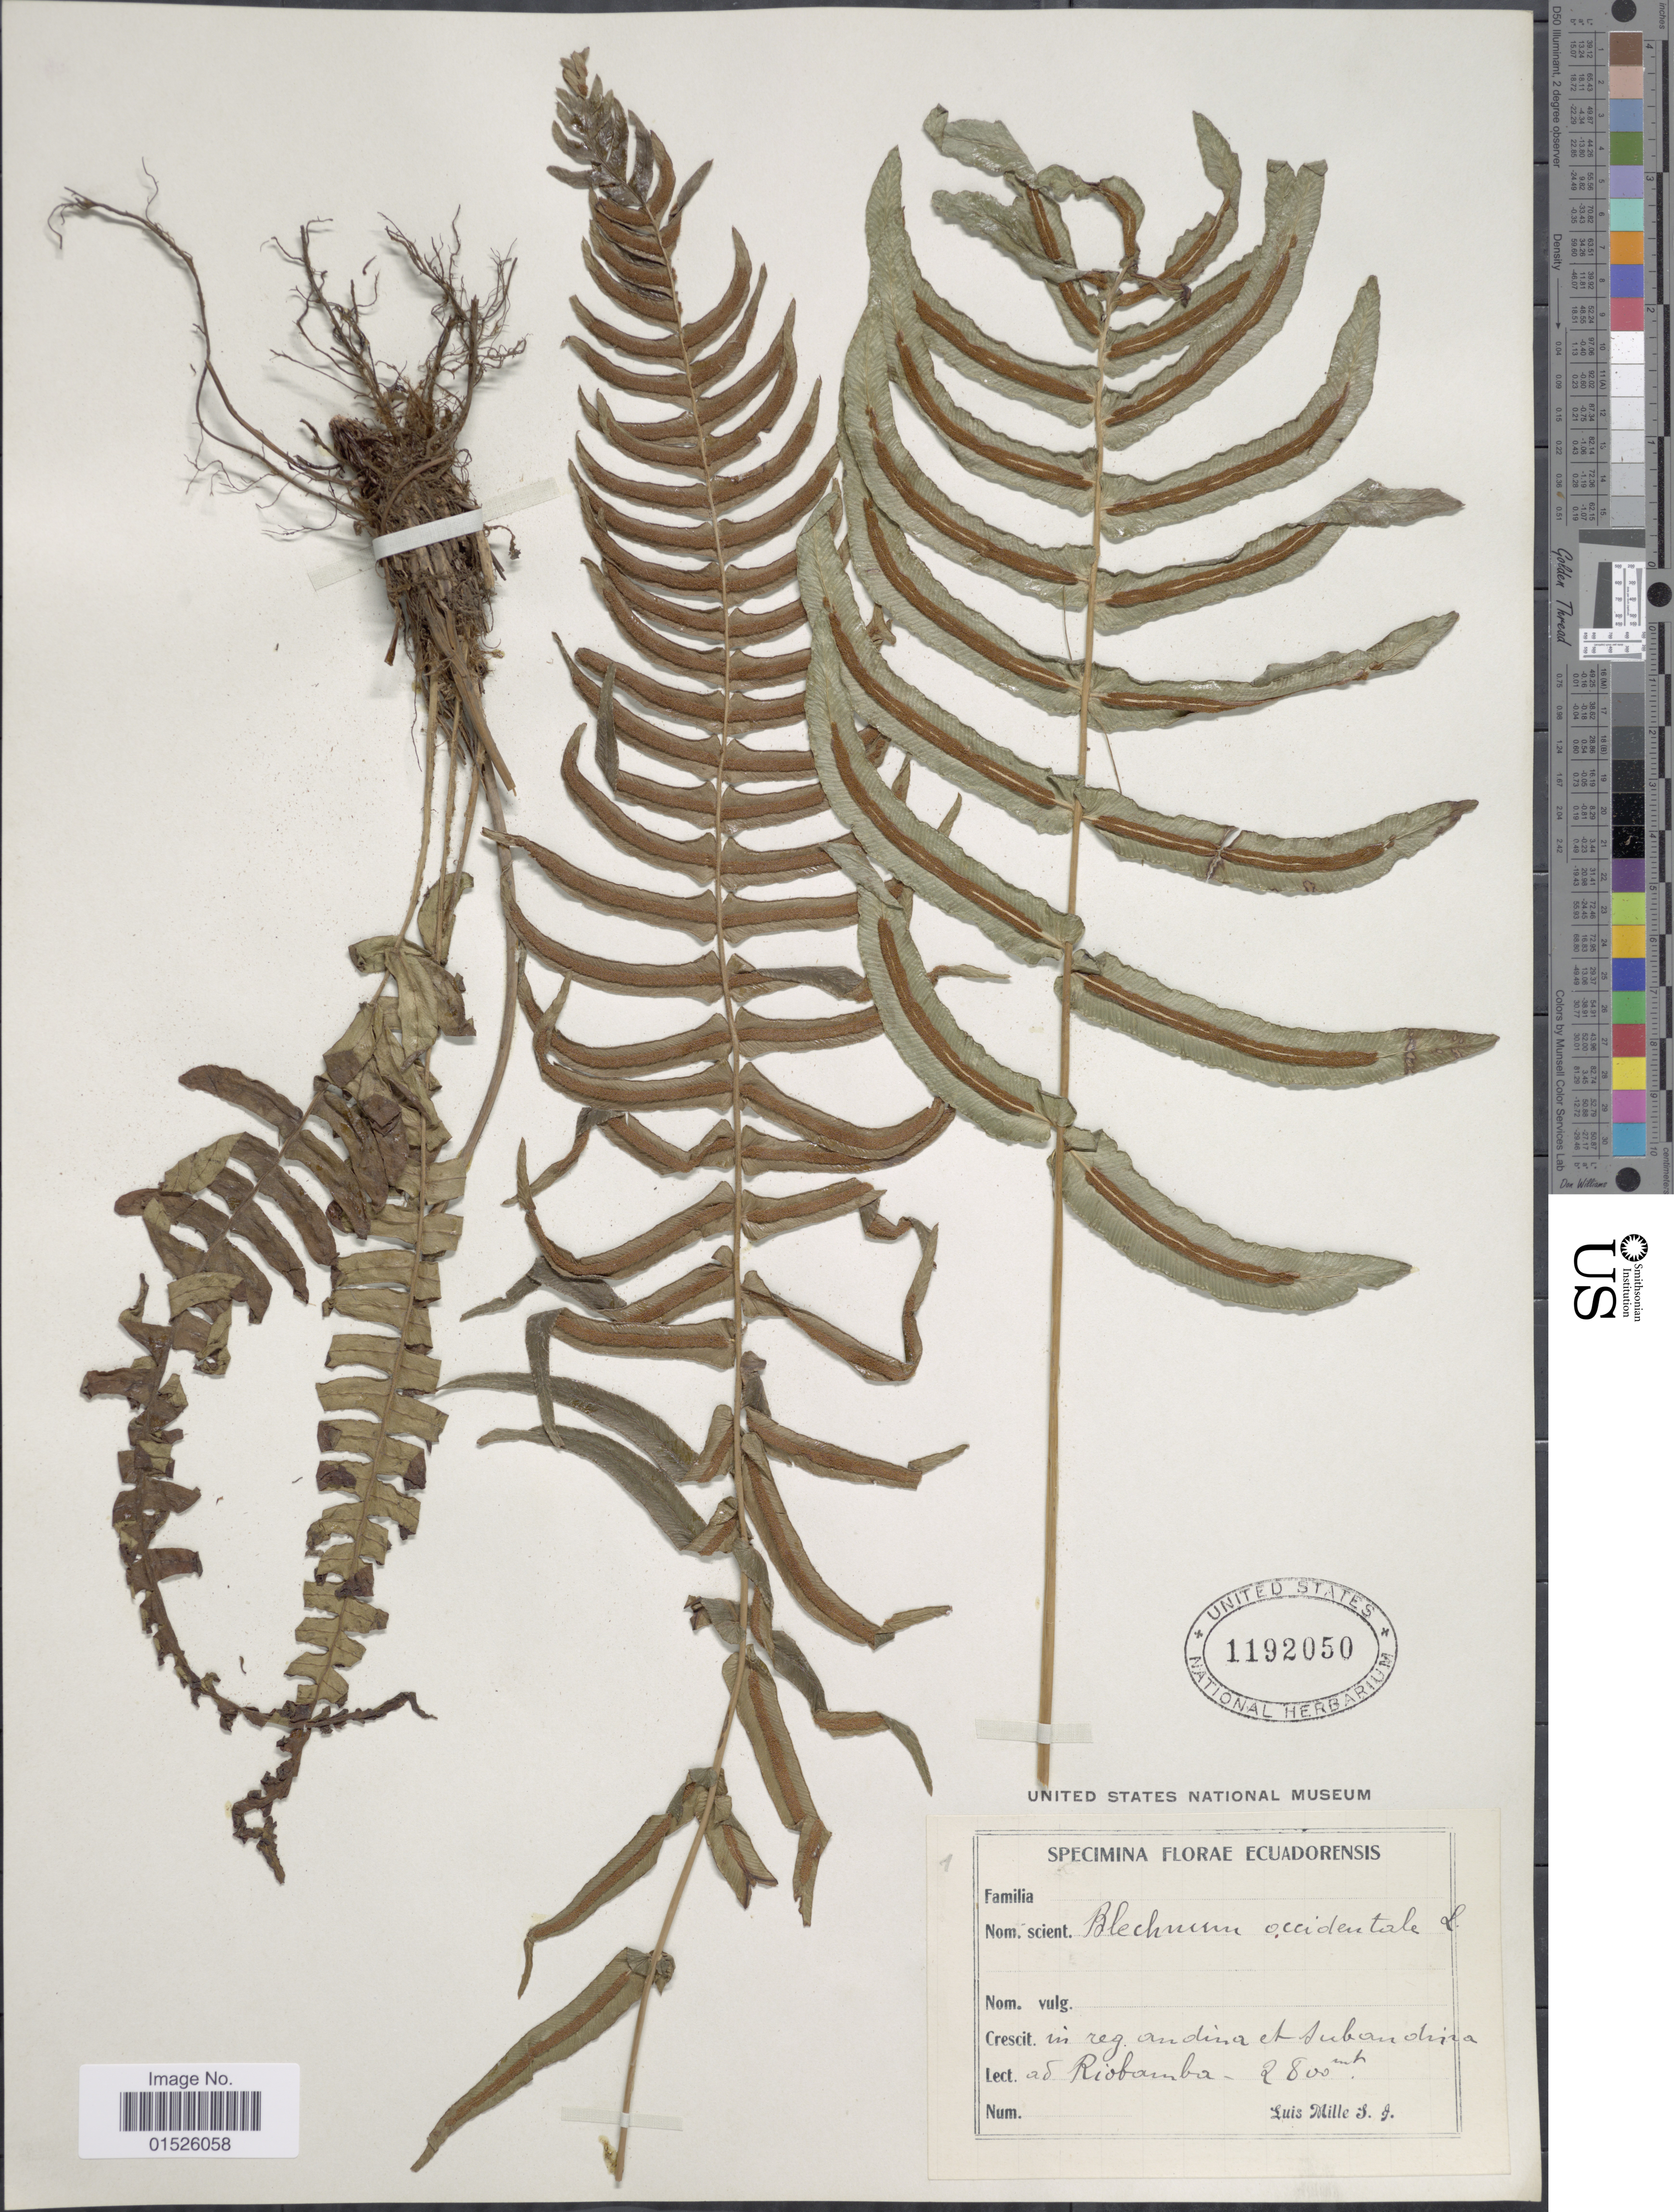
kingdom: Plantae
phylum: Tracheophyta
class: Polypodiopsida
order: Polypodiales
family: Blechnaceae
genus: Blechnum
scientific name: Blechnum glandulosum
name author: Link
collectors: L. Mille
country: Ecuador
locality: In reg. andina et subandina ad Riobamba.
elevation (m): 2800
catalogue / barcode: US 1192050